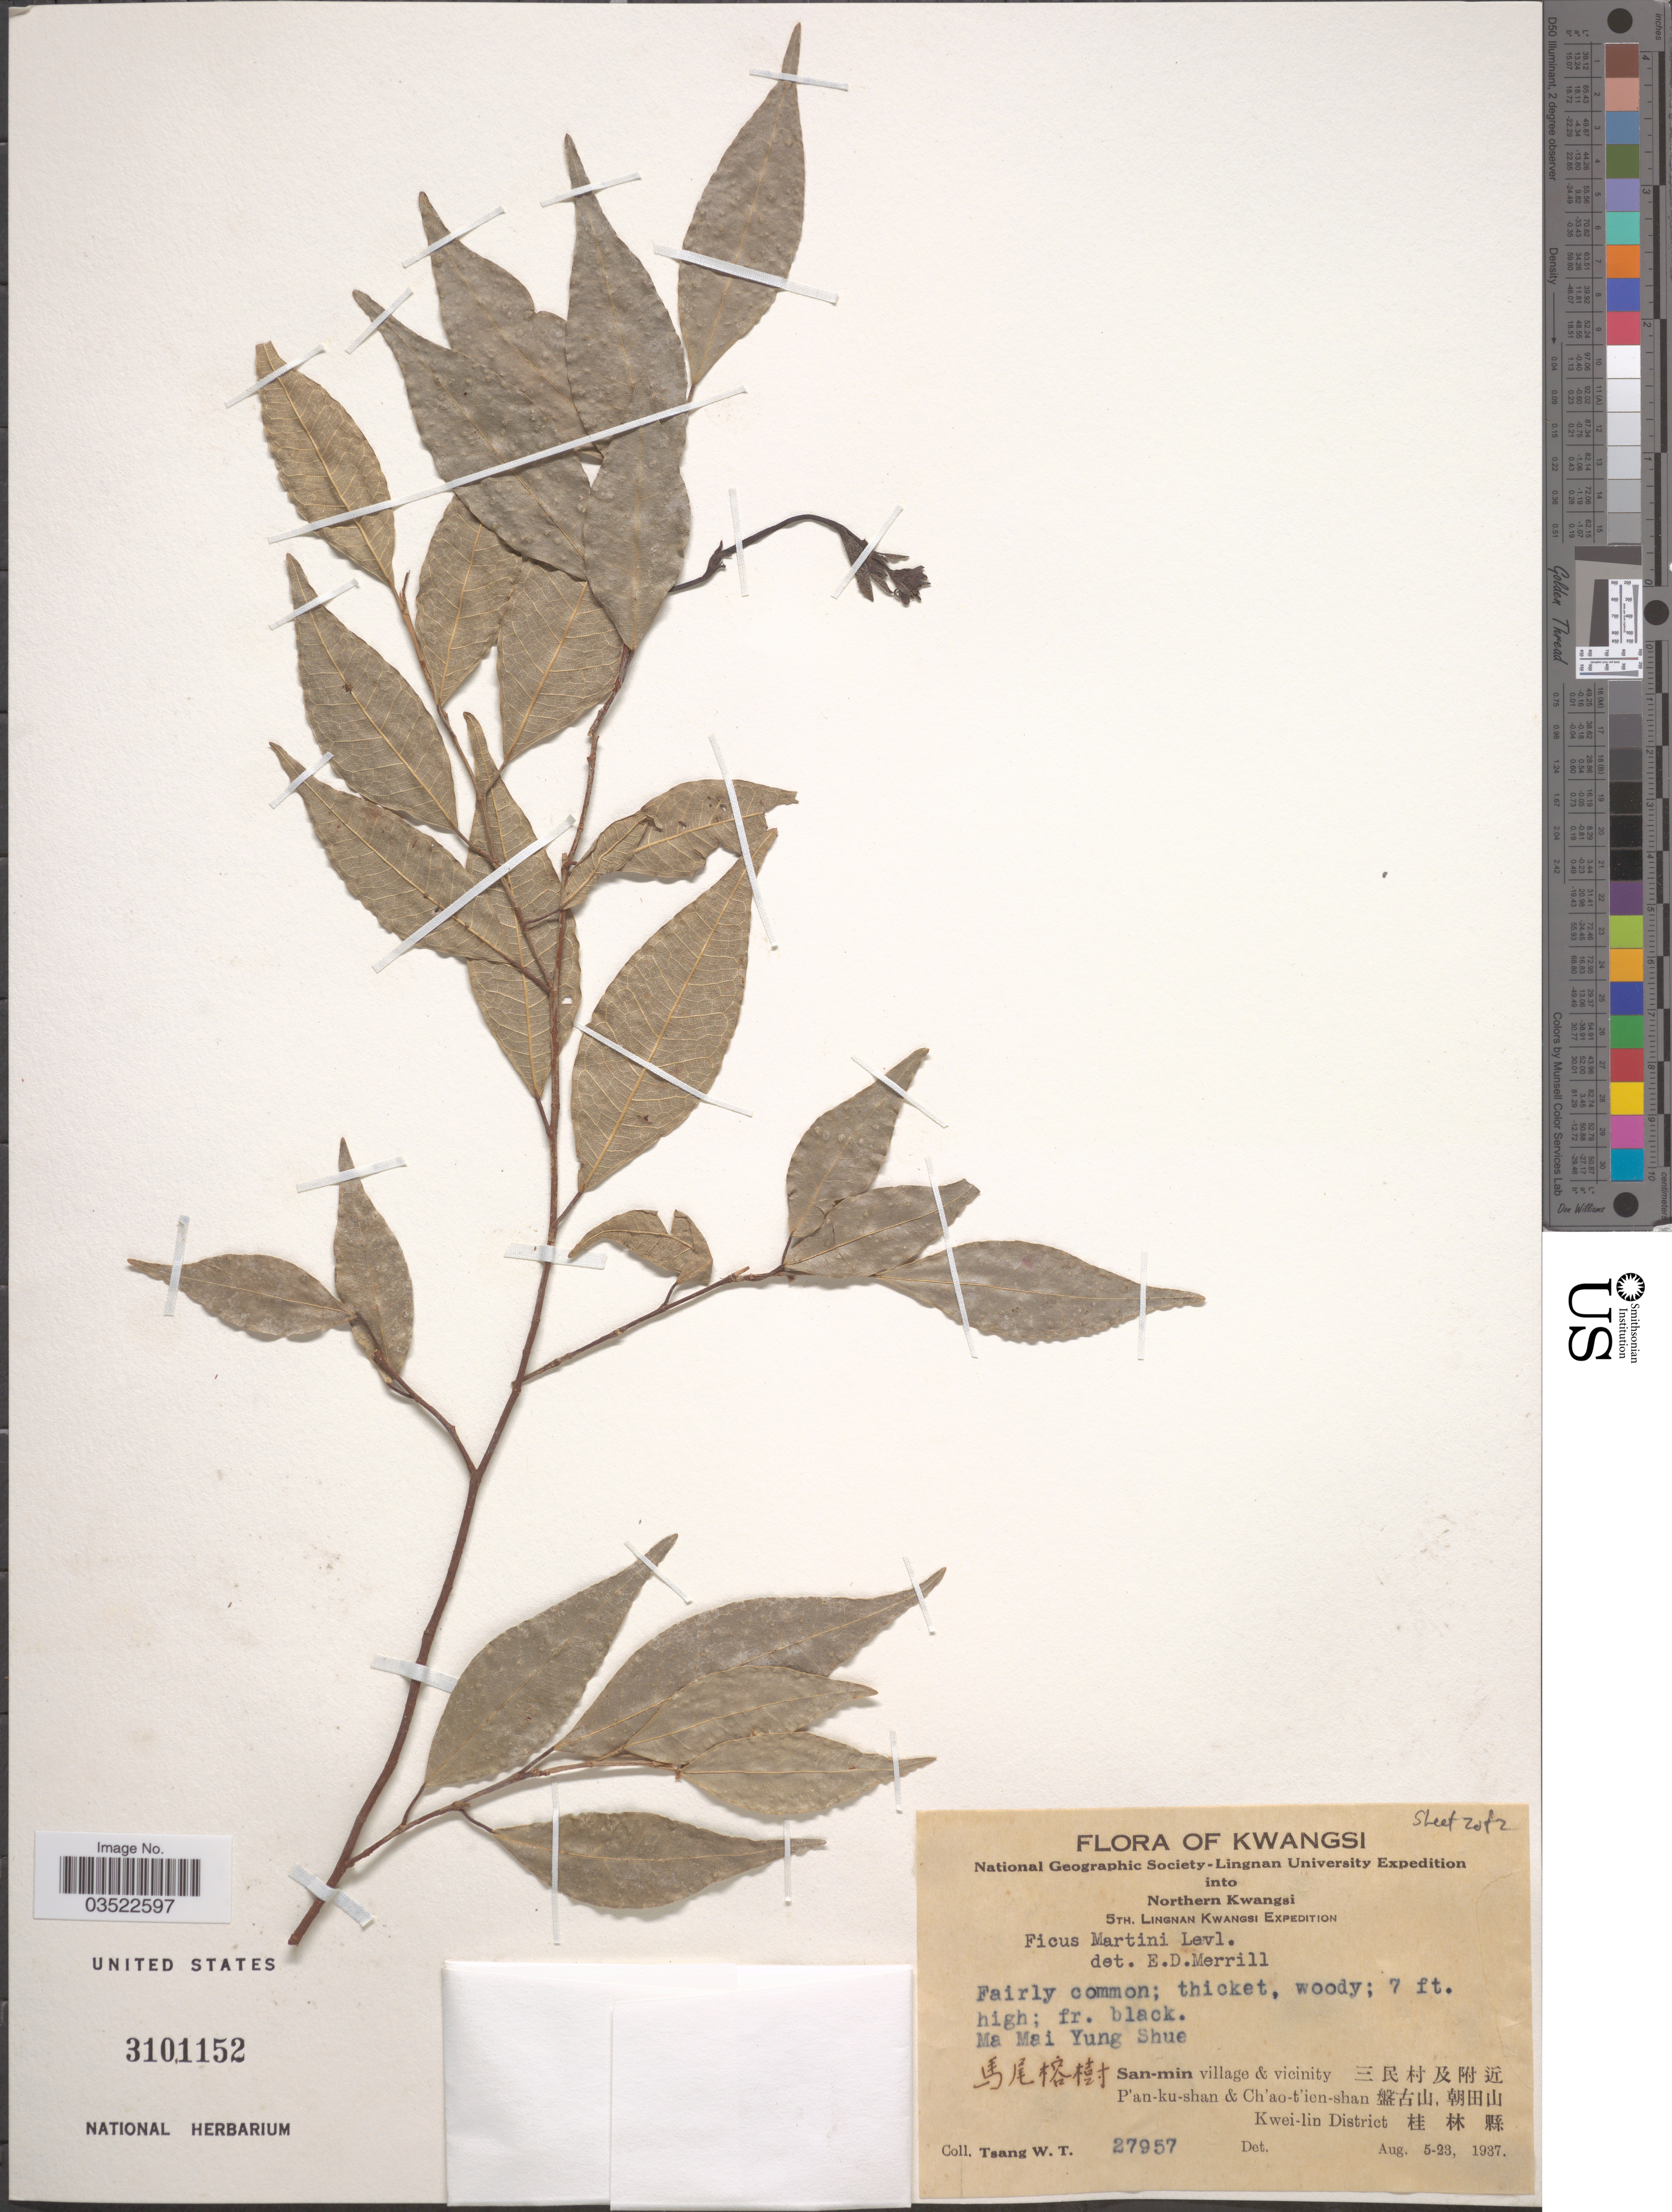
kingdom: Plantae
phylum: Tracheophyta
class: Magnoliopsida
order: Rosales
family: Moraceae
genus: Ficus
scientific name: Ficus sarmentosa var. impressa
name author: (Champ. ex Benth.) Corner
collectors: W. T. Tsang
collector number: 27957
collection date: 1937-08-05/1937-08-23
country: China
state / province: Guangxi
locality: Kwangsi. Northern Kwangsi. Ma Mai Yung Shue X. San-min village & vicinity X. P'an-ku-shan & Ch'ao-t'ien-shan X. Kwei-lin District X.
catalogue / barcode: US 3101152